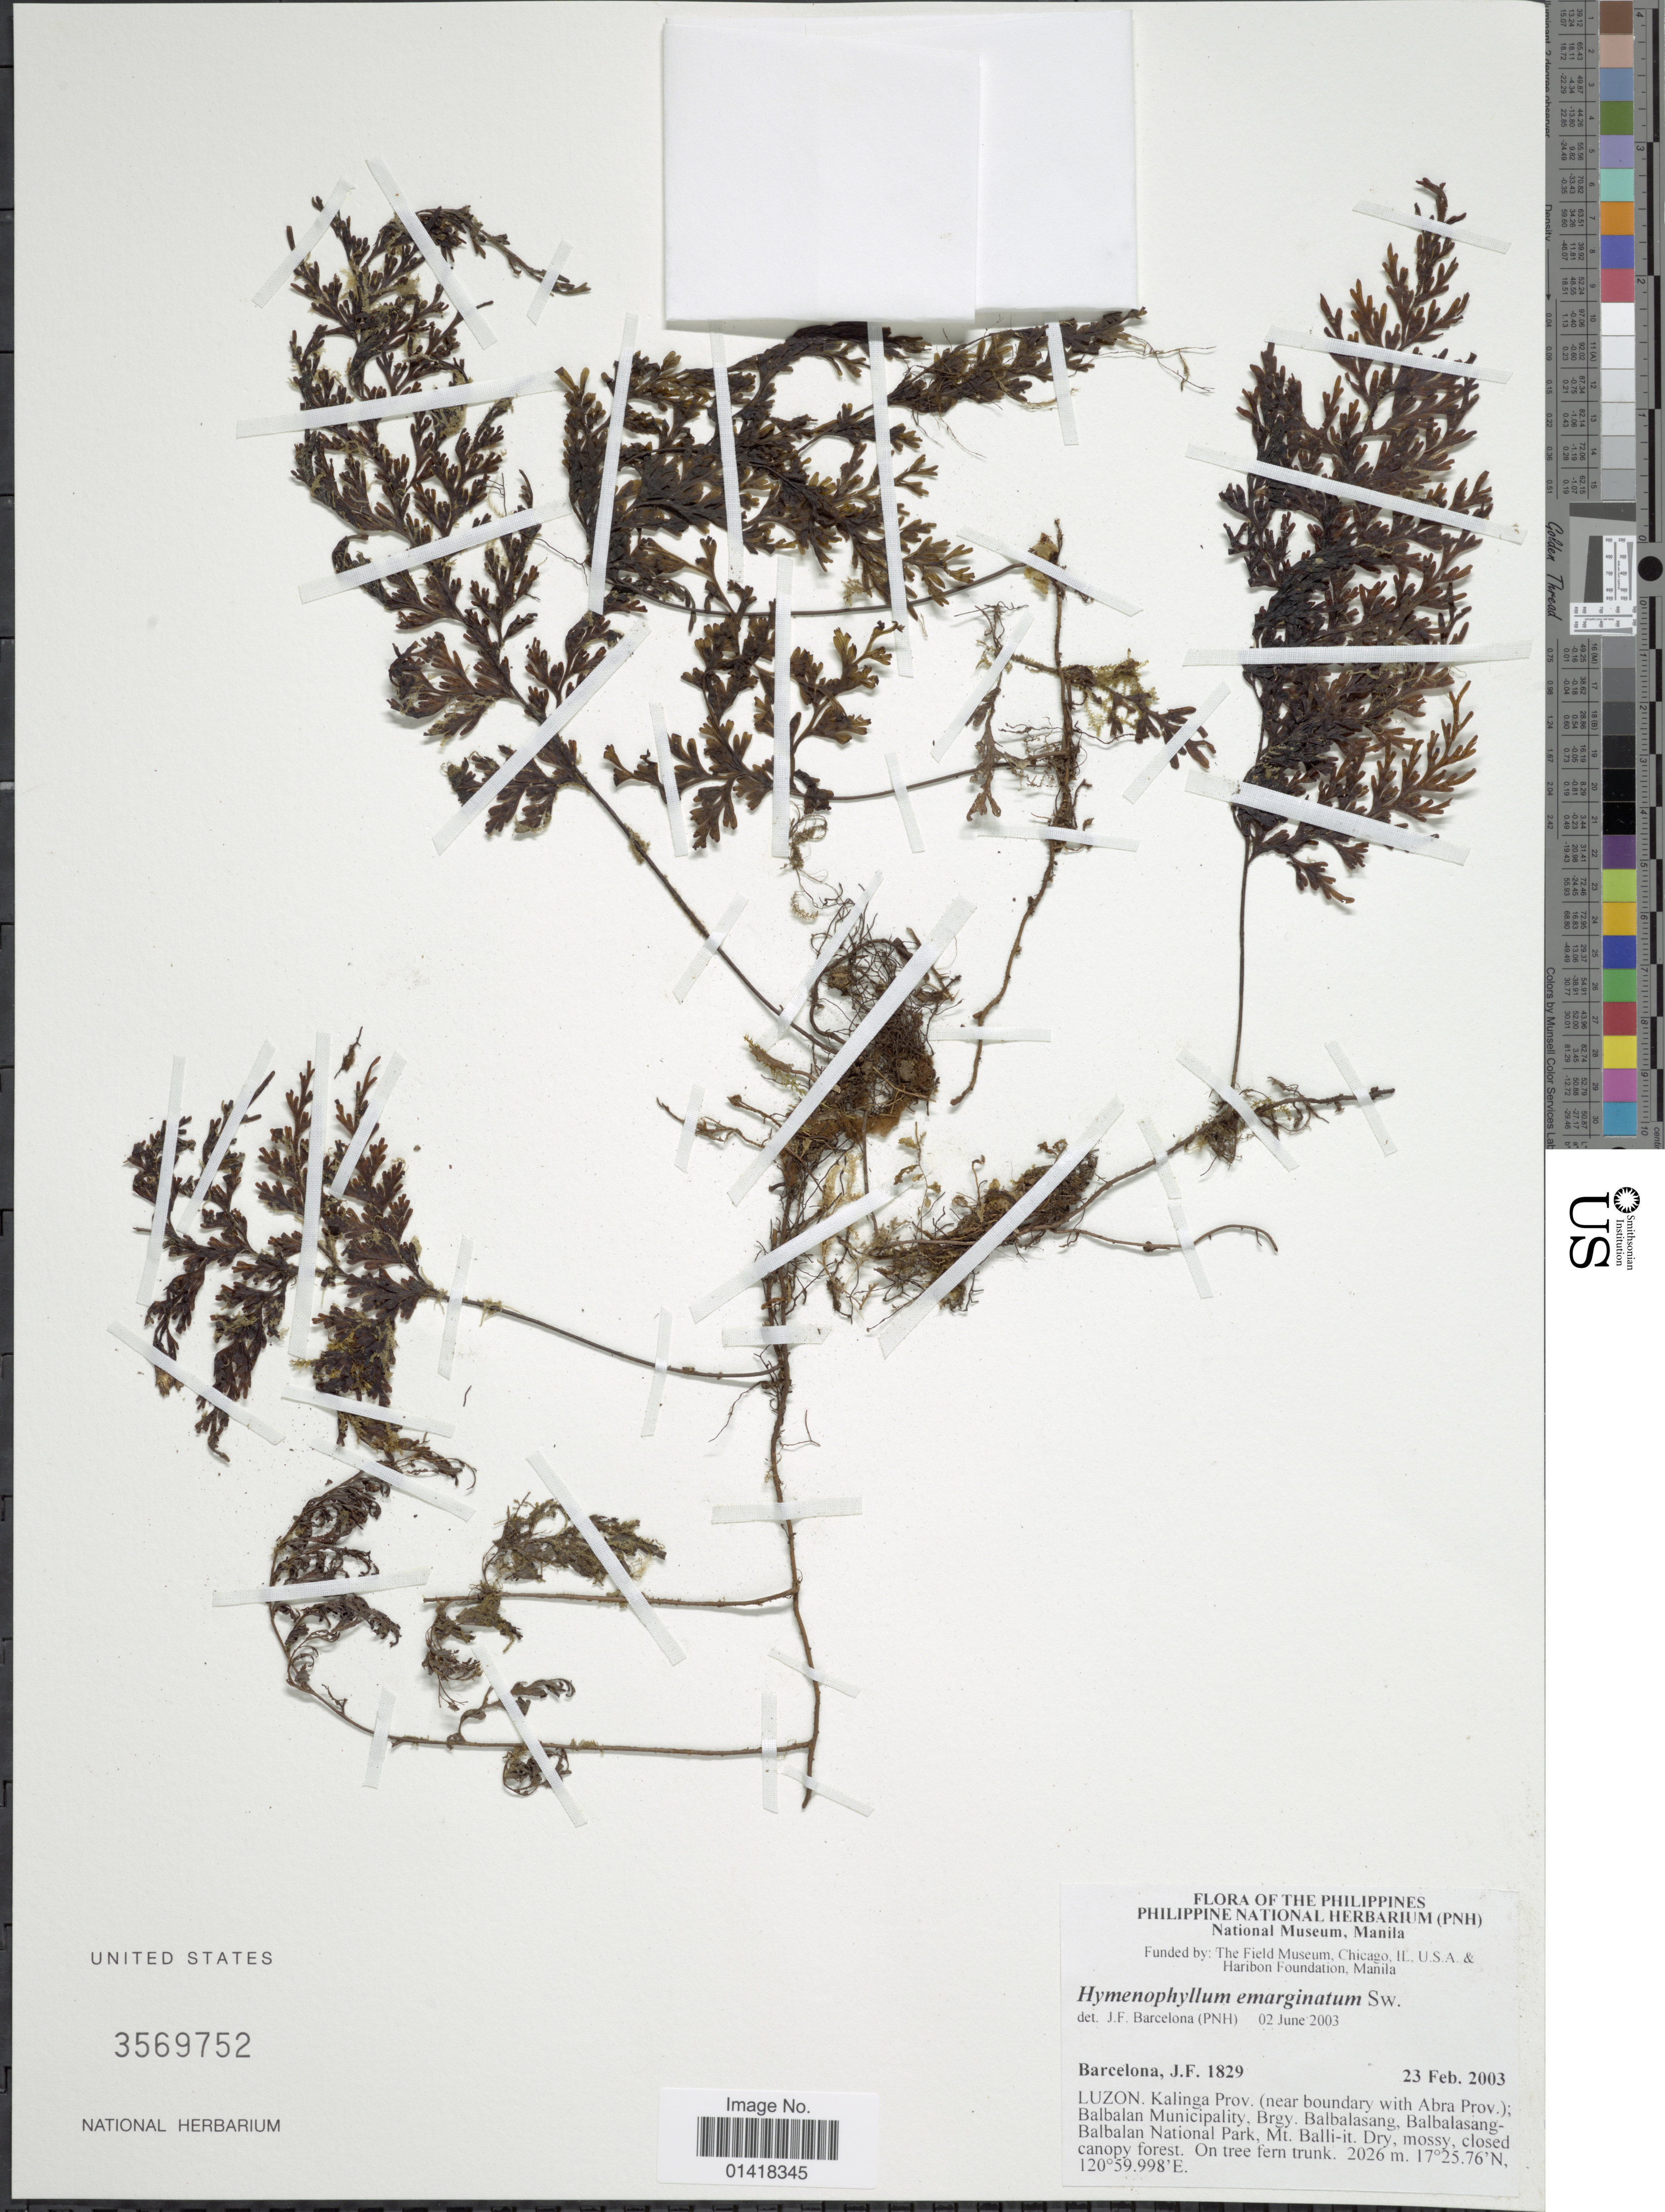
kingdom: Plantae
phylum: Tracheophyta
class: Polypodiopsida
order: Hymenophyllales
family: Hymenophyllaceae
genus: Hymenophyllum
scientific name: Hymenophyllum emarginatum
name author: Sw.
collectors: J. F. Barcelona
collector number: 1829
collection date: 2003-02-23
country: Philippines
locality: The Philippines. Luzon. Kalinga Prov. (near boundary with Abra Prov.); Balblan Municipality, Brgy, Balbalasang, Balbalsang-Balbalan National Park, Mt. Balli-it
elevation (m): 2026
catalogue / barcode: US 3569752